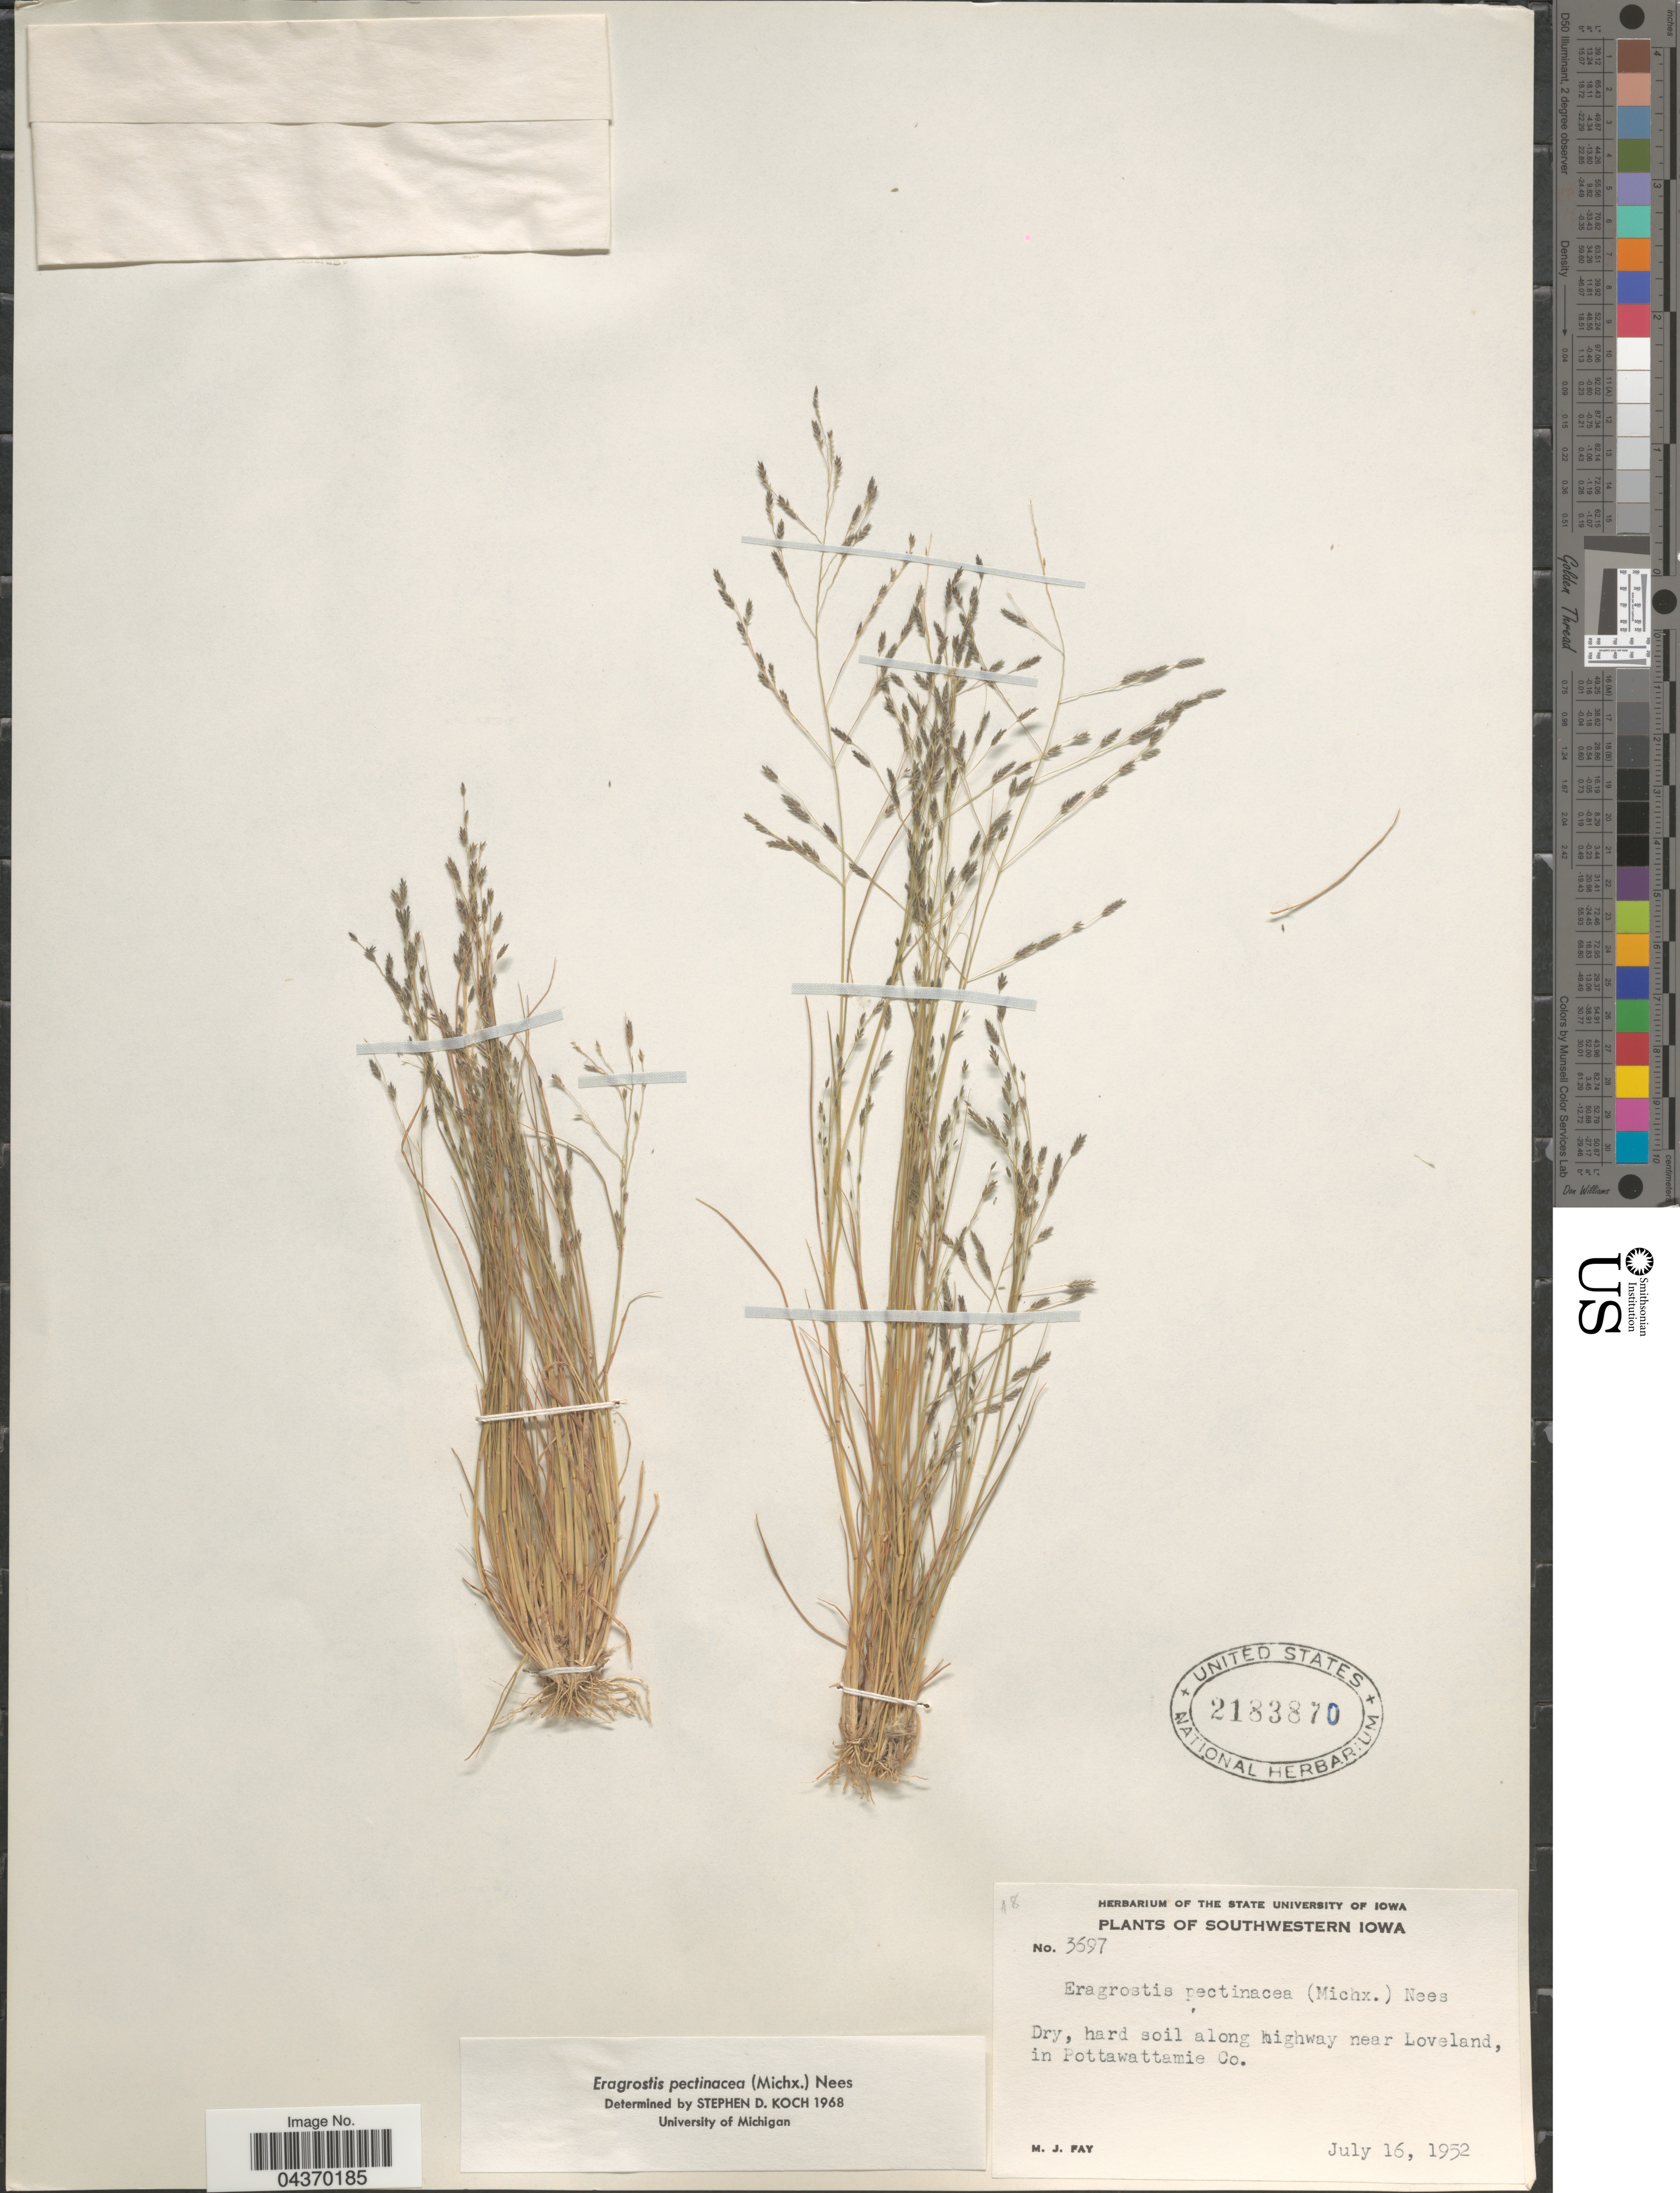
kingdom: Plantae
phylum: Tracheophyta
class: Liliopsida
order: Poales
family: Poaceae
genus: Eragrostis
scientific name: Eragrostis pectinacea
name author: (Michx.) Nees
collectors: M. Fay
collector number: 3697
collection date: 1952-07-16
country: United States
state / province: Iowa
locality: Southwestern Iowa. Dry, hard soil along highway near Loveland, in Pottawattamie Co.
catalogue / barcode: US 2183870